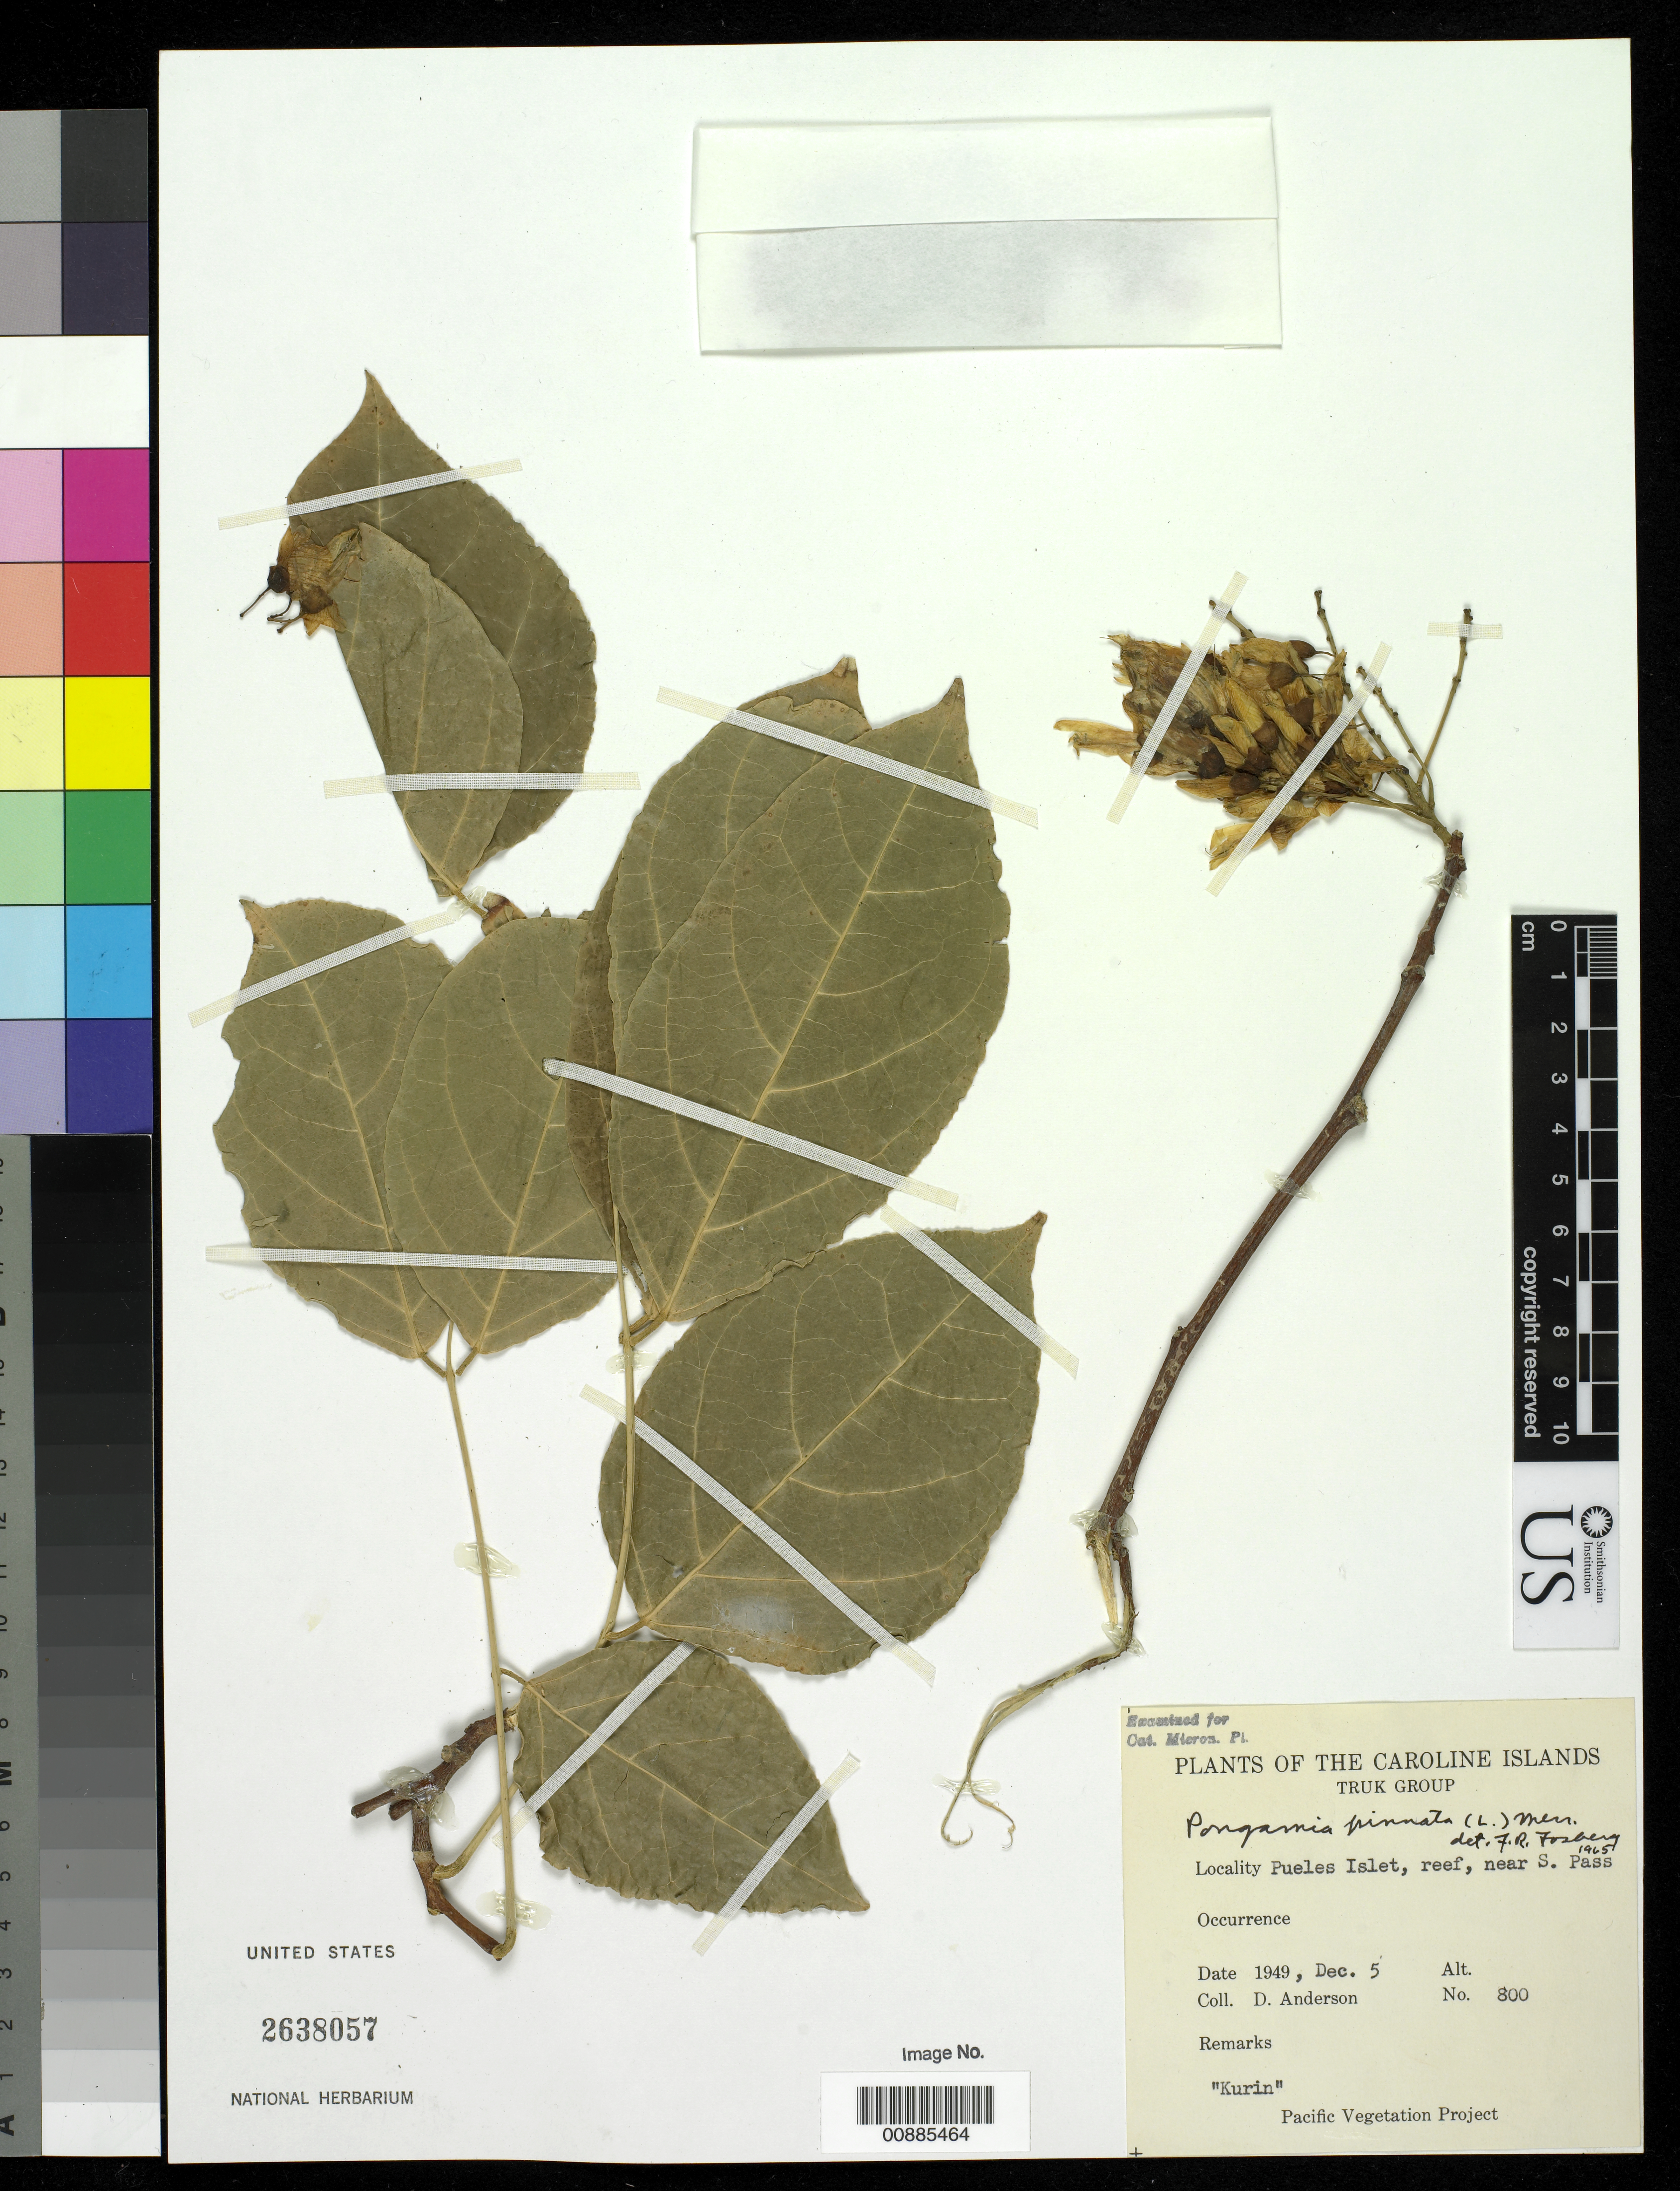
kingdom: Plantae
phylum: Tracheophyta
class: Magnoliopsida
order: Fabales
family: Fabaceae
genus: Millettia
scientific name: Millettia pinnata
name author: (L.) Panigrahi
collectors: D. Anderson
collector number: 800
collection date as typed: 05 Dec 1949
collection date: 1949-12-05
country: Micronesia, Federated States of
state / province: Truk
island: Pueles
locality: Pueles Islet, reef, near S Pass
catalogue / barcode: US 2638057